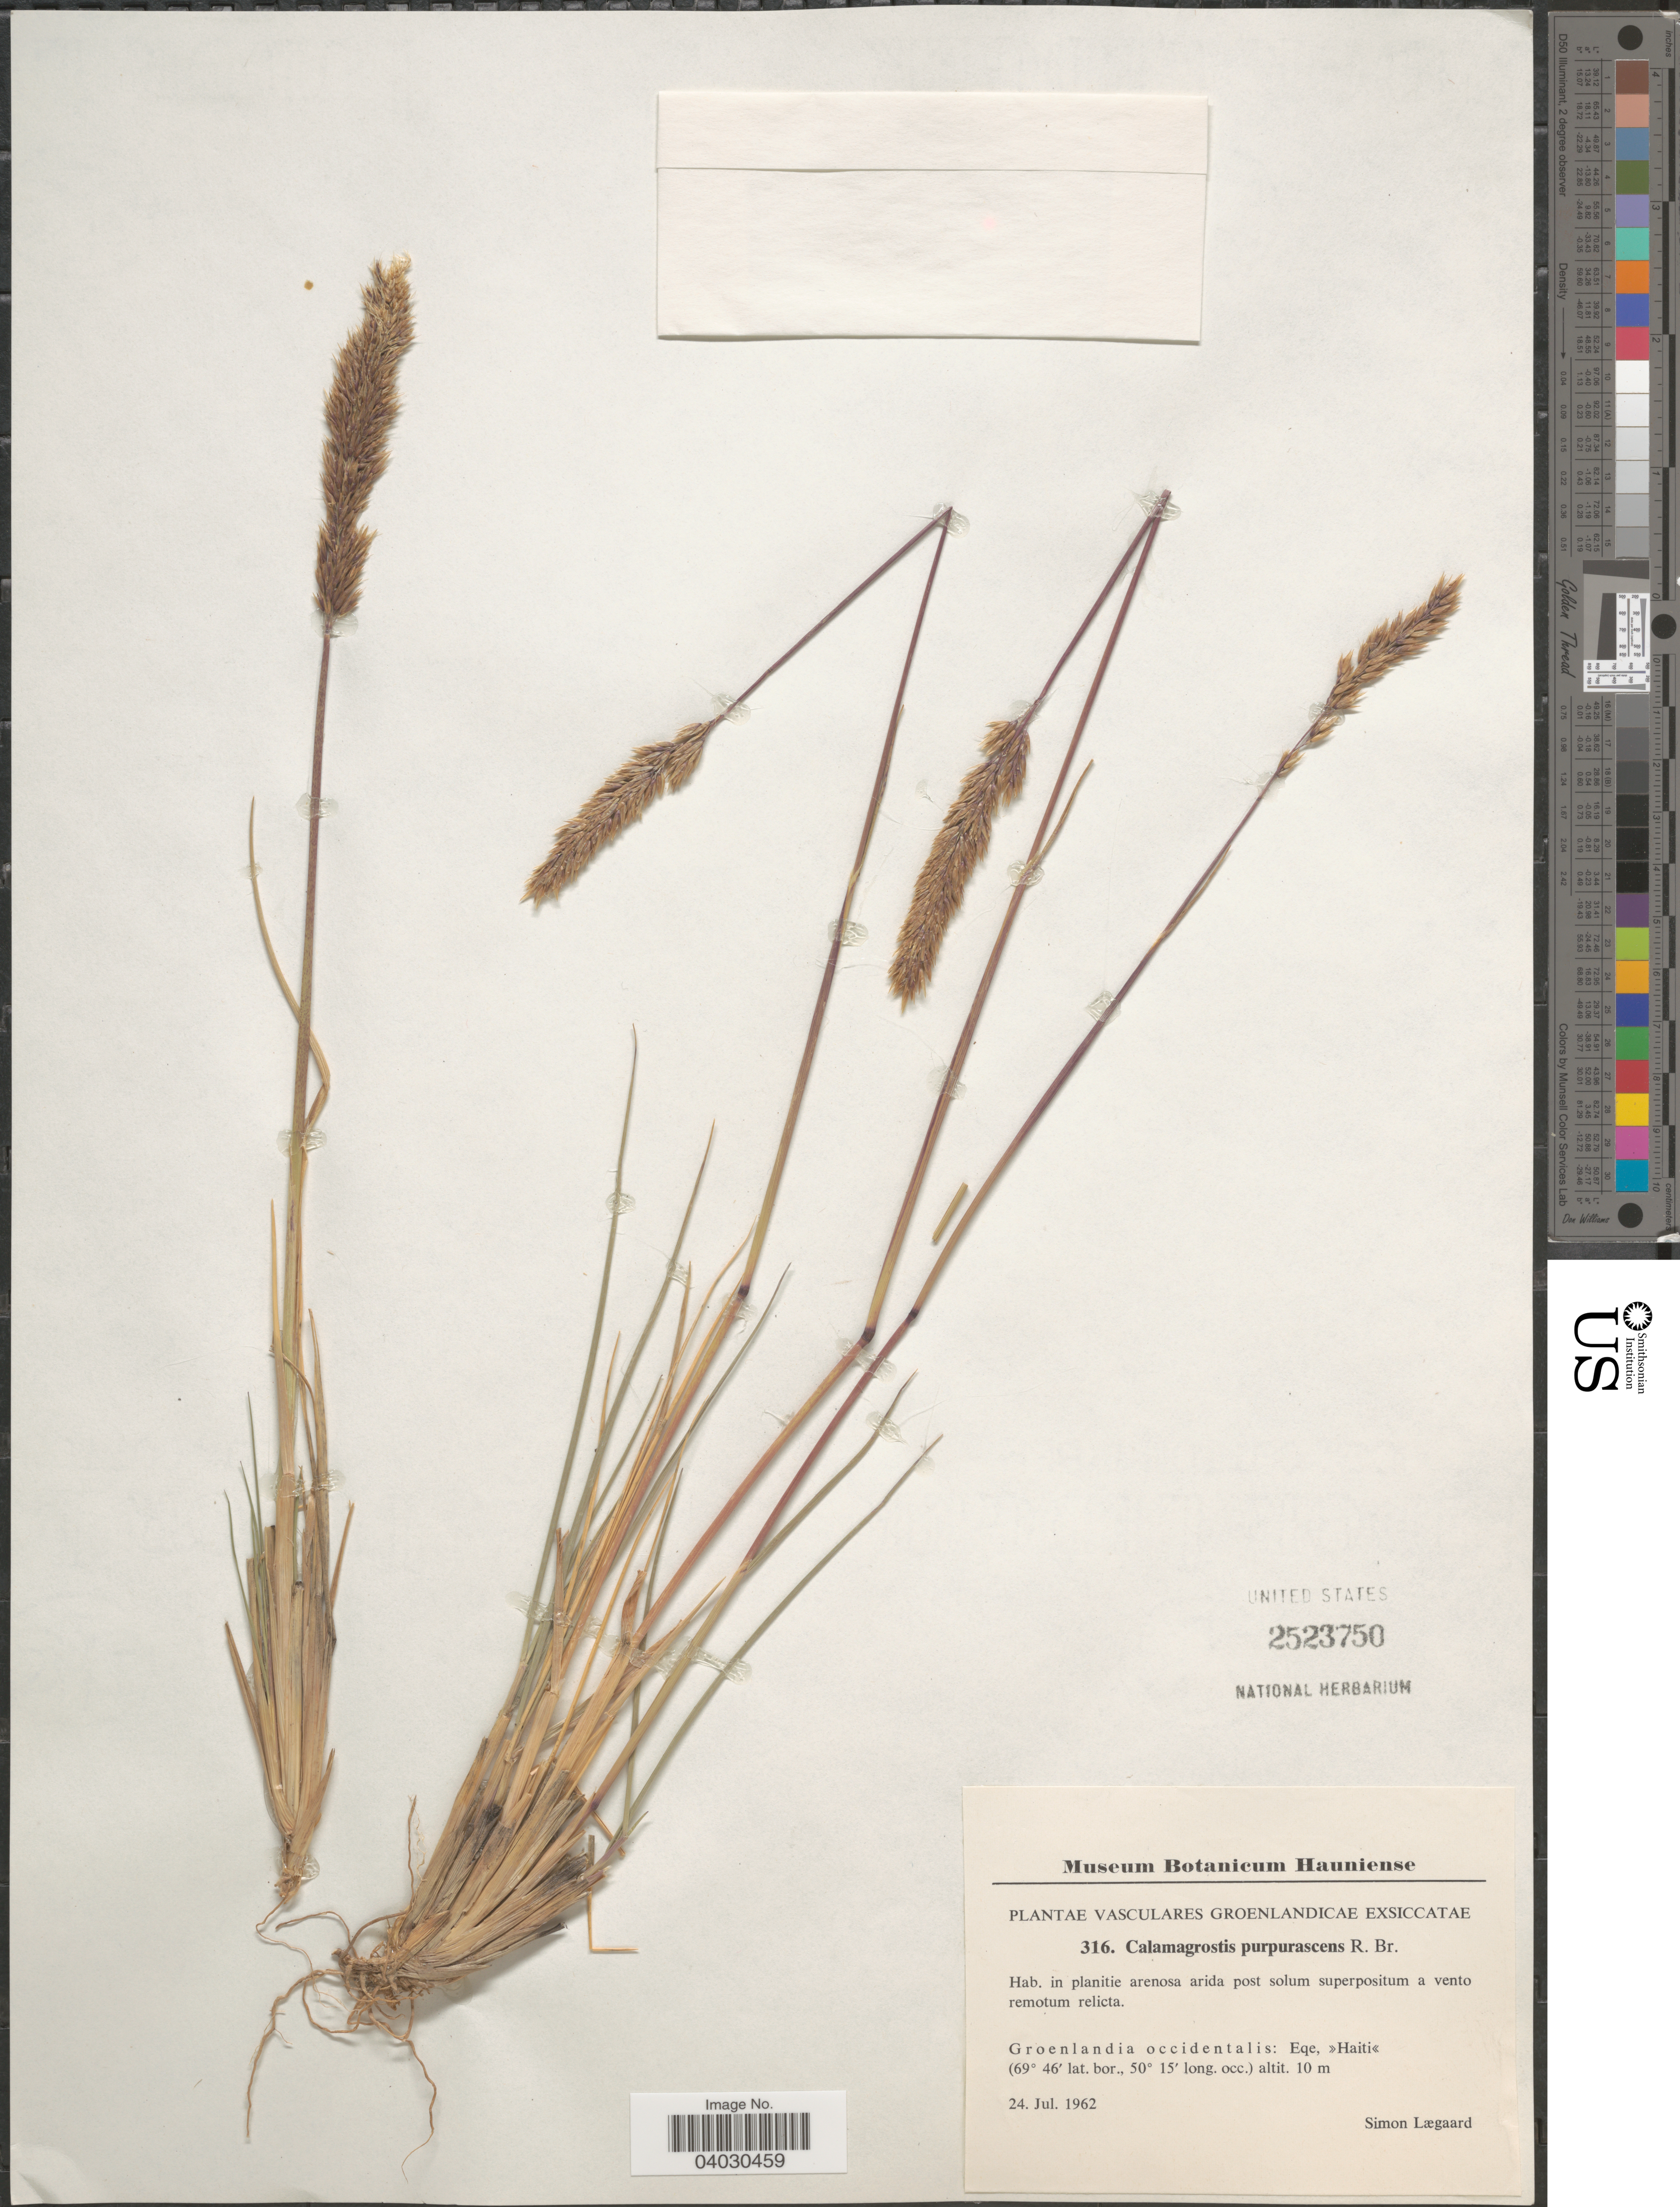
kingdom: Plantae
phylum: Tracheophyta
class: Liliopsida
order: Poales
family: Poaceae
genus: Calamagrostis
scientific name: Calamagrostis purpurascens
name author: R. Br.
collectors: S. Lægaard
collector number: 316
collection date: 1962-07-24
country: Greenland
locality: Vasculares Groenlandicae. Groenlandia occidentalis: Eqe, >>Haiti<<.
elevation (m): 10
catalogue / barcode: US 2523750